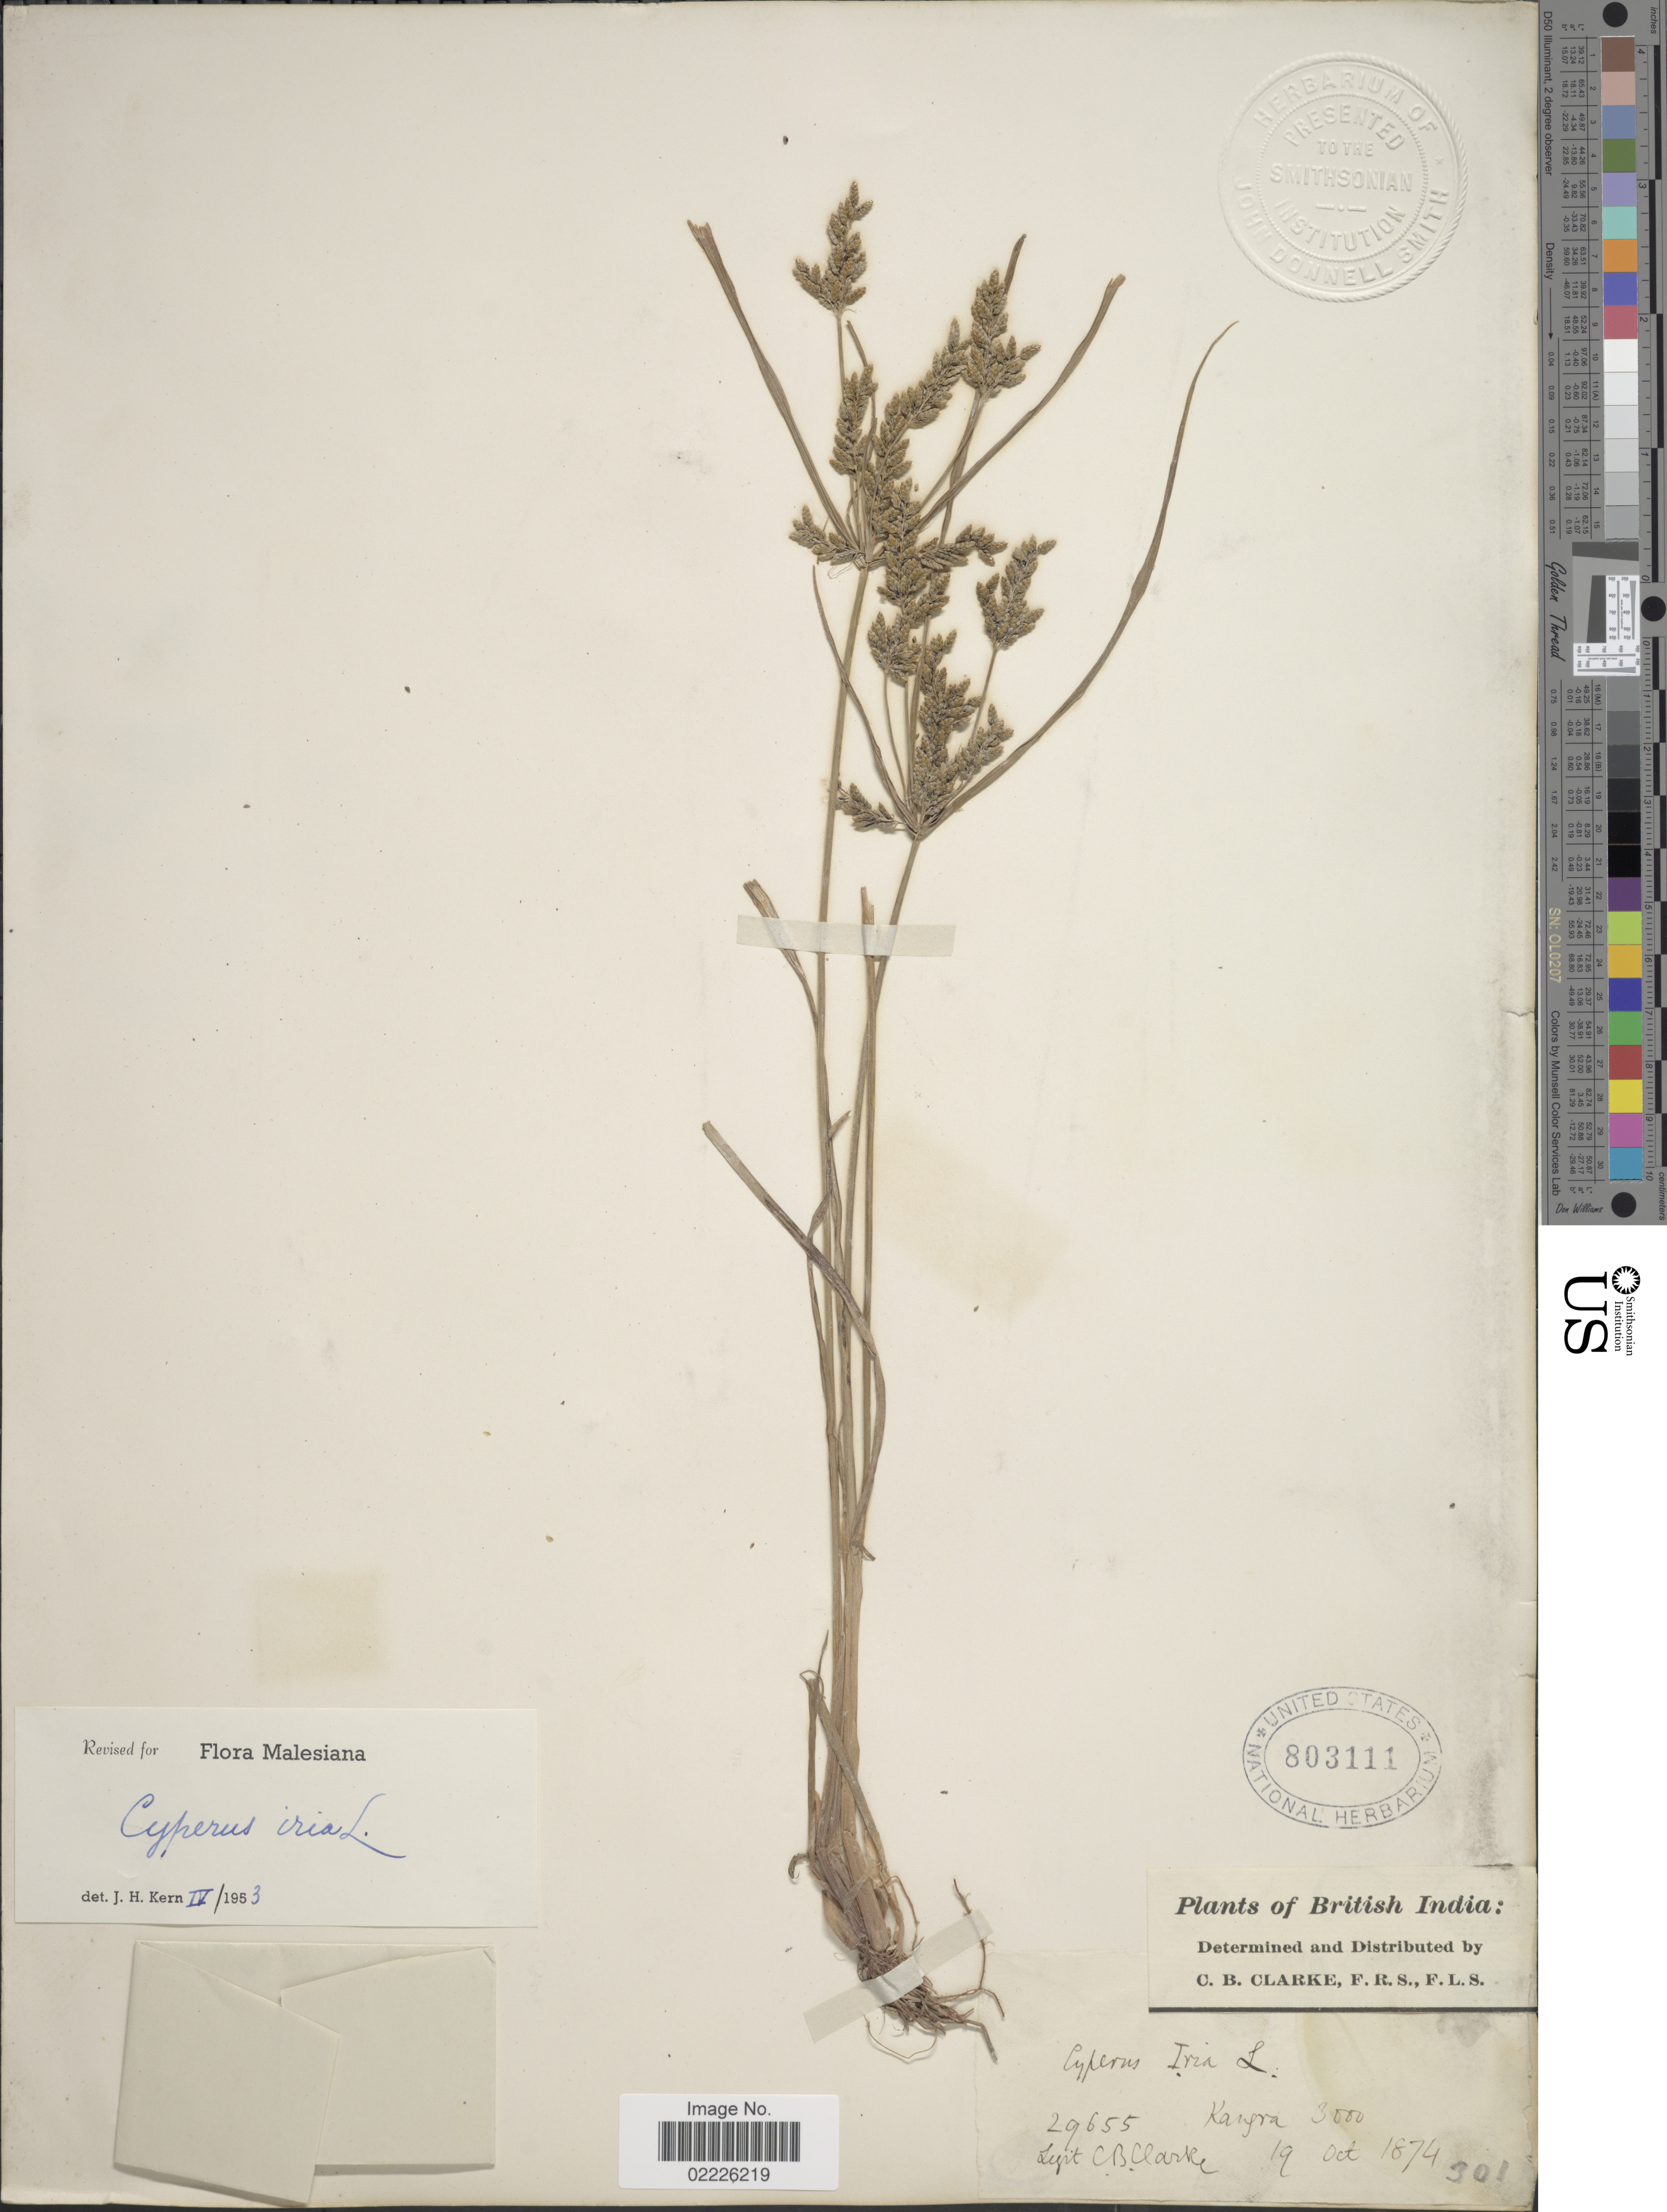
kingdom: Plantae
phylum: Tracheophyta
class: Liliopsida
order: Poales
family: Cyperaceae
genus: Cyperus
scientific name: Cyperus iria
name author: L.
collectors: C. B. Clarke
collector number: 29655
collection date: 1874-10-19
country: India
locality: British India, Kangra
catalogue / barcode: US 803111